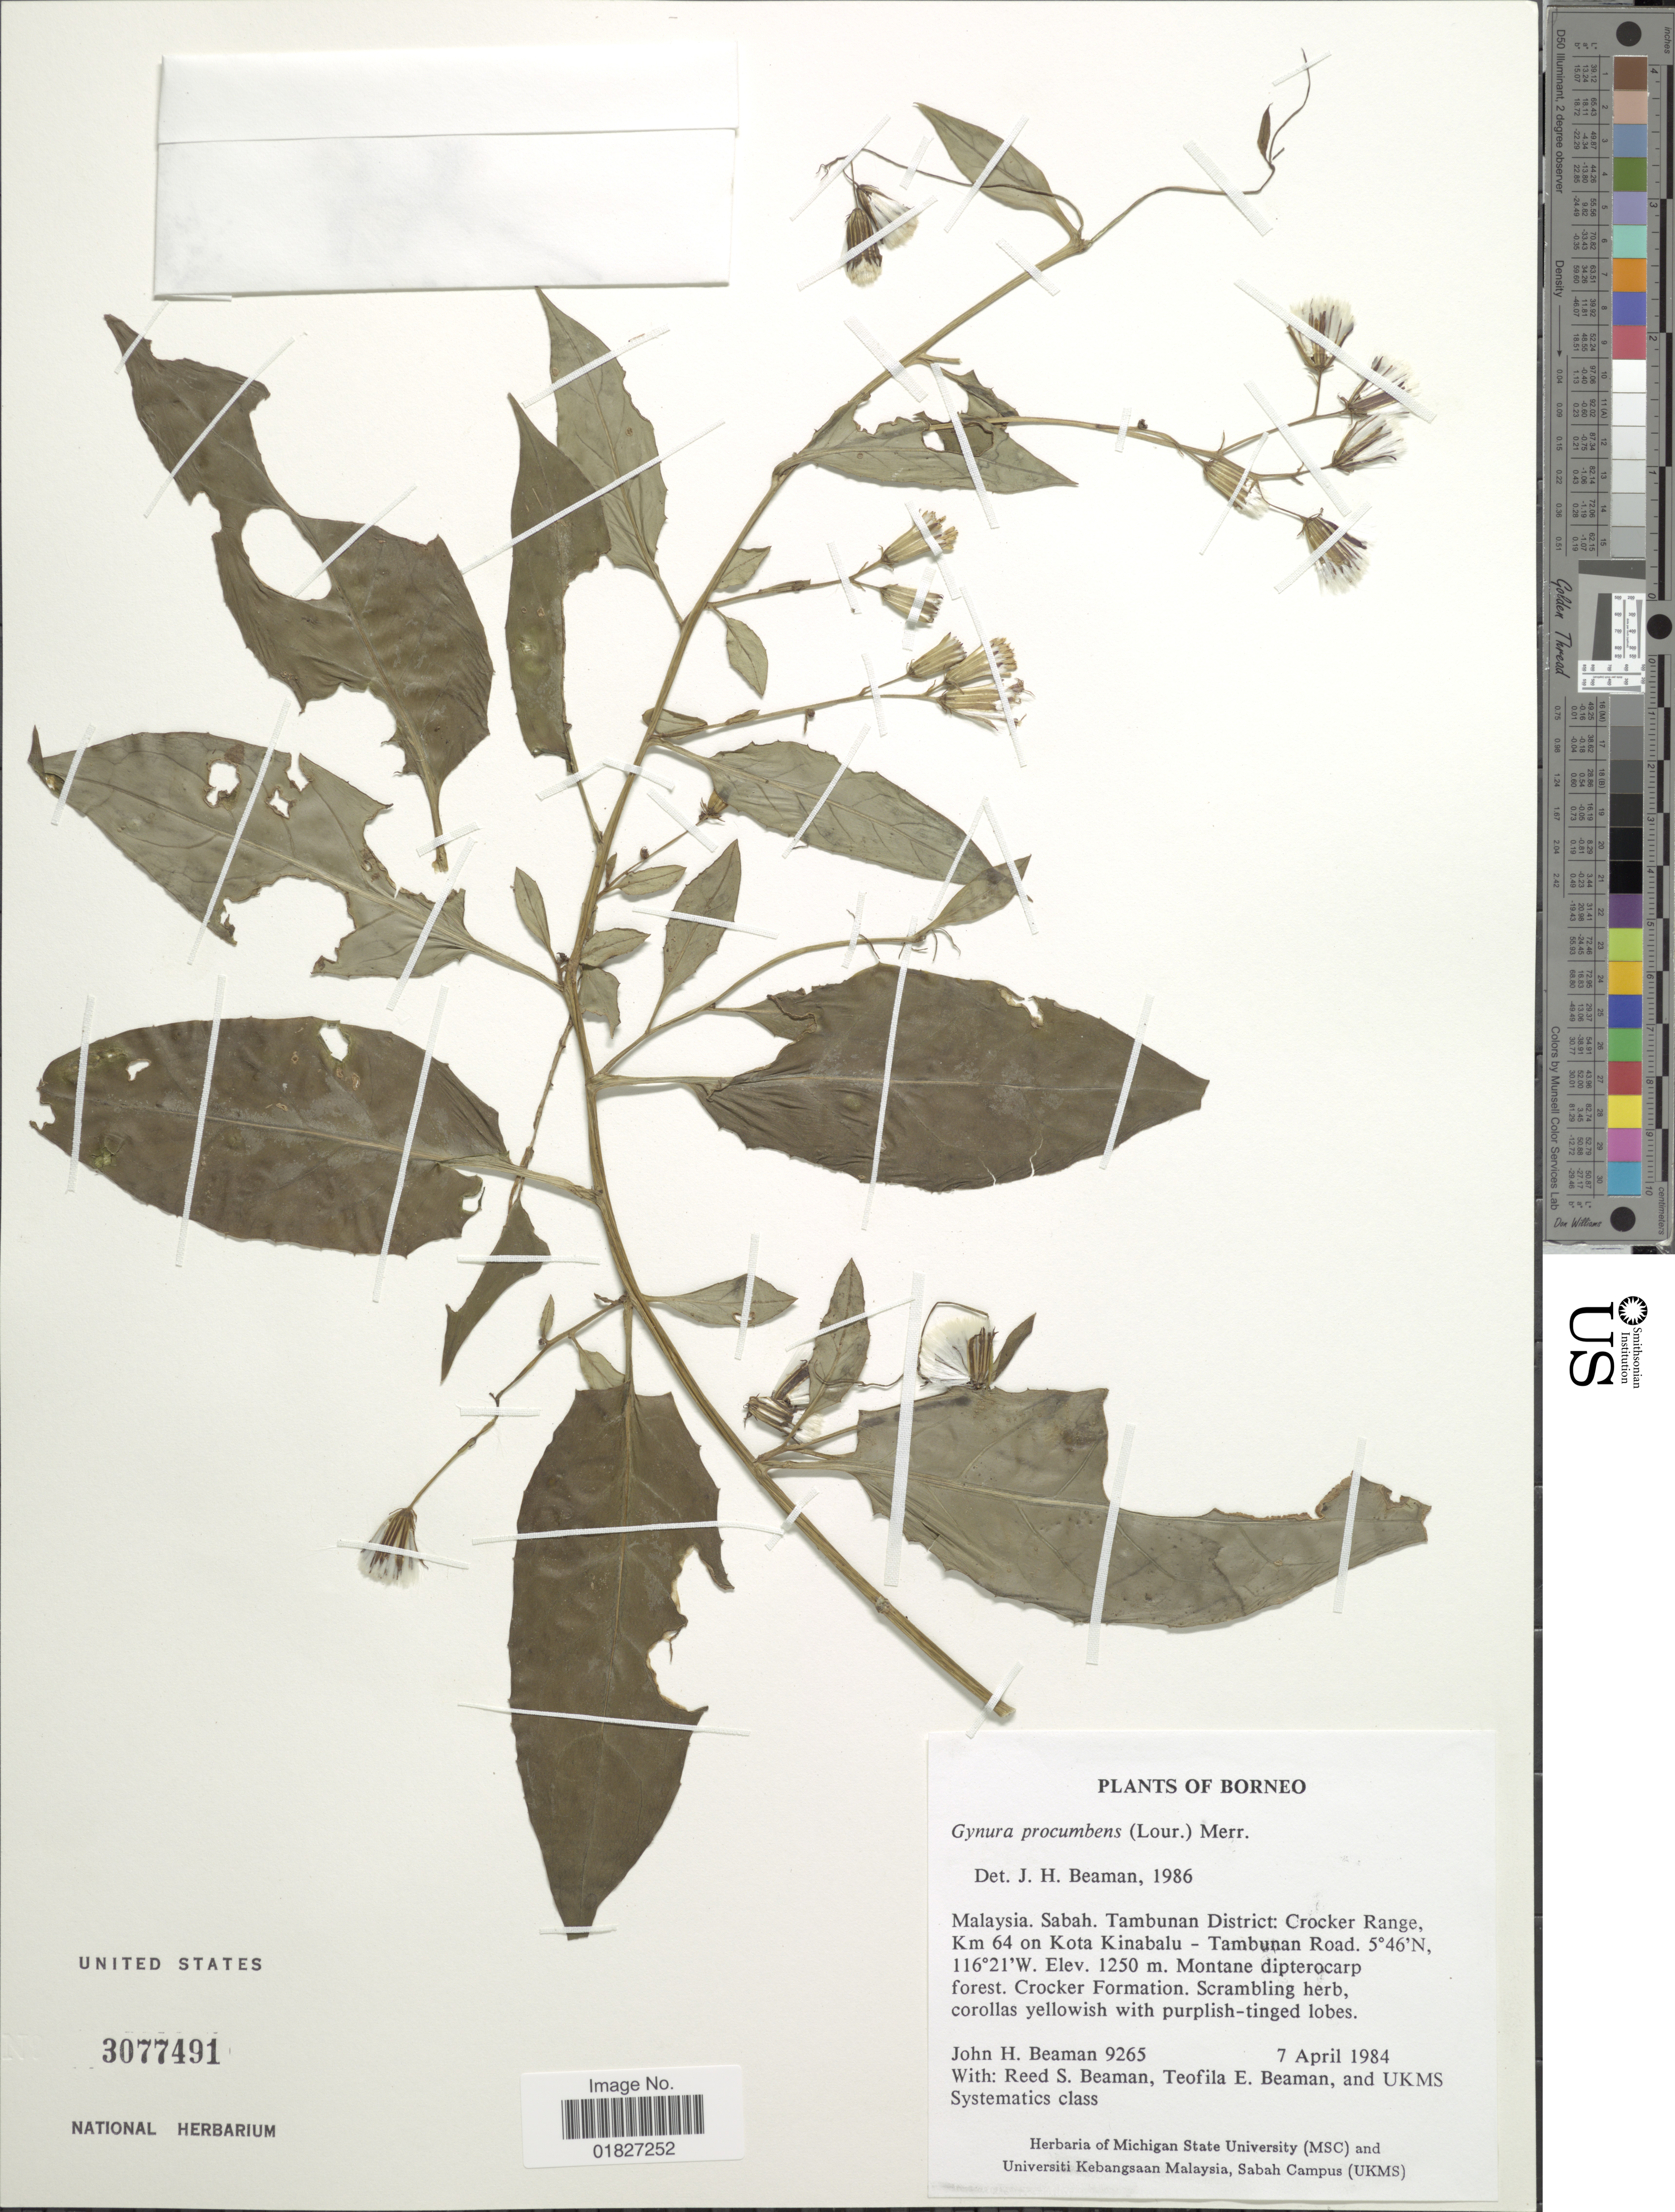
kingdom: Plantae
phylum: Tracheophyta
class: Magnoliopsida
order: Asterales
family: Asteraceae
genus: Gynura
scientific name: Gynura procumbens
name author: (Lour.) Merr.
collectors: J. H. Beaman, R. S. Beaman, T. E. Beaman & UKMS Systematics Class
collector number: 9265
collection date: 1984-04-07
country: Malaysia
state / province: Sabah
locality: Borneo, Tambunan District, Crocker Range, km 64 on Kota Kinabalu-Tambunan Road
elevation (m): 1250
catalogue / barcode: US 3077491